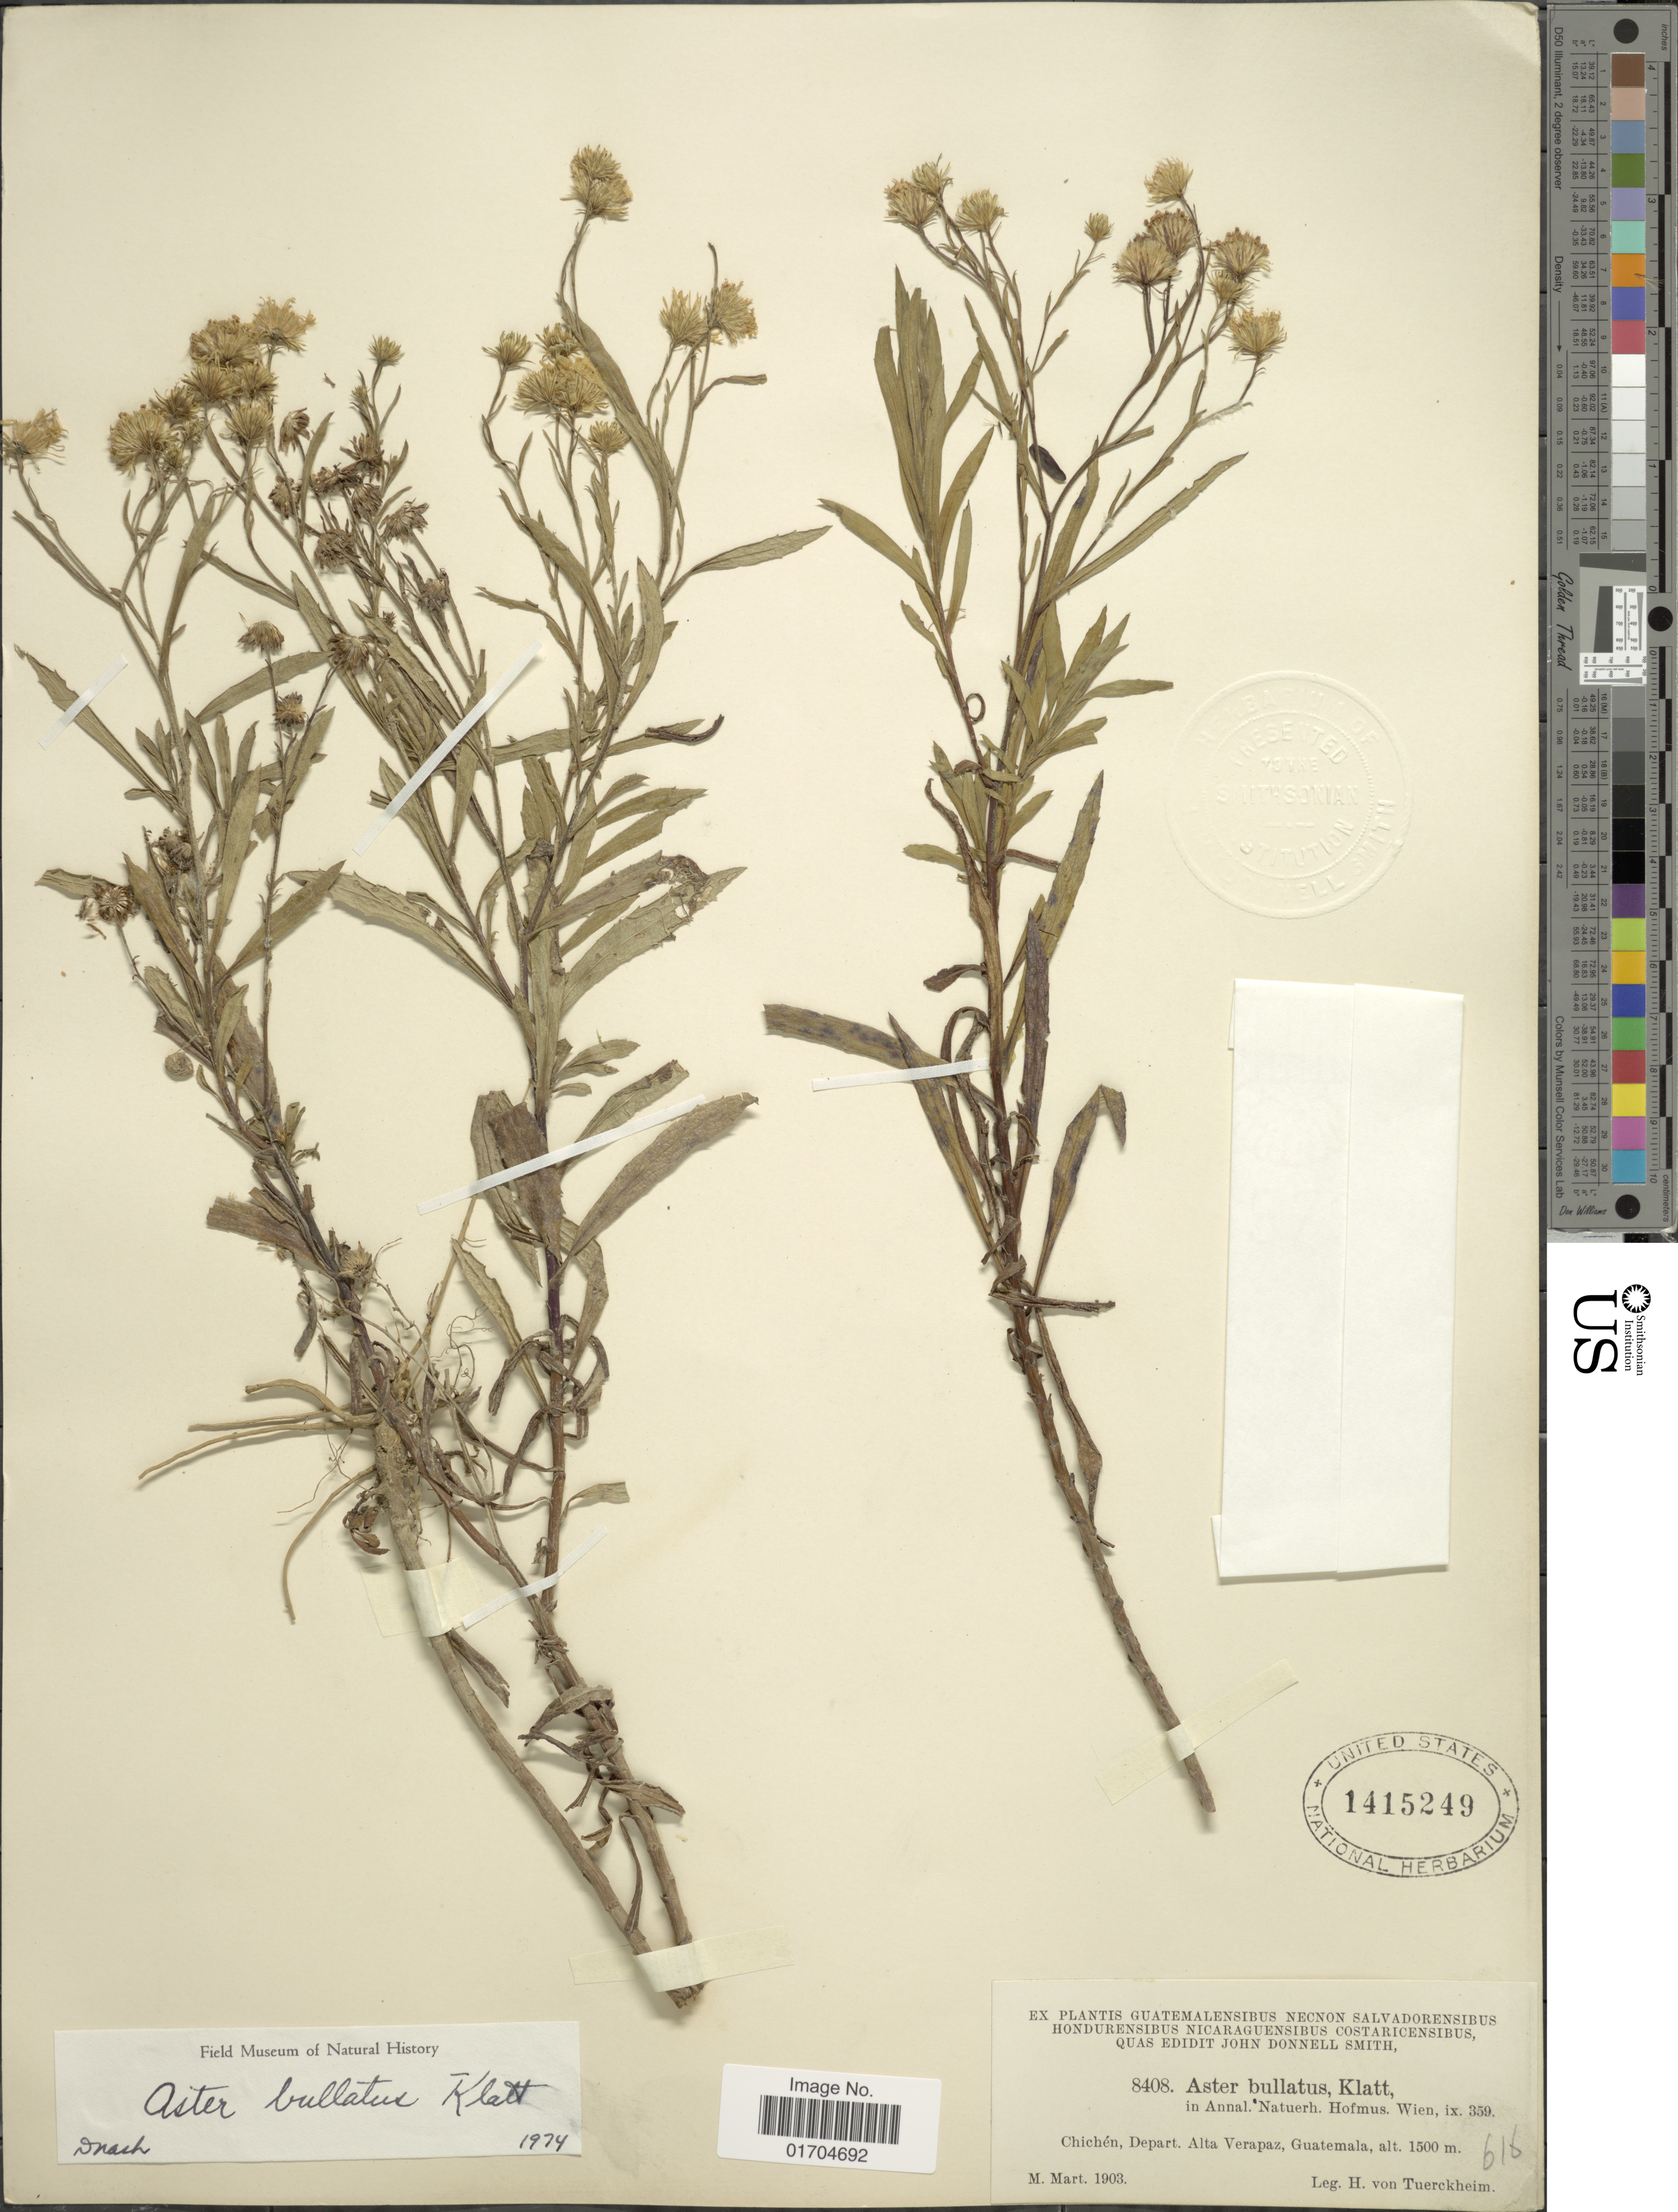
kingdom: Plantae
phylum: Tracheophyta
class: Magnoliopsida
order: Asterales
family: Asteraceae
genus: Symphyotrichum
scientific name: Symphyotrichum bullatum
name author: (Klatt) G.L. Nesom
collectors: H. von Türckheim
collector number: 616/8408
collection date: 1903-03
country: Guatemala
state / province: Alta Verapaz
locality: Chichen, Depart. Alta Verapaz.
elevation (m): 1500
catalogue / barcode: US 1415249